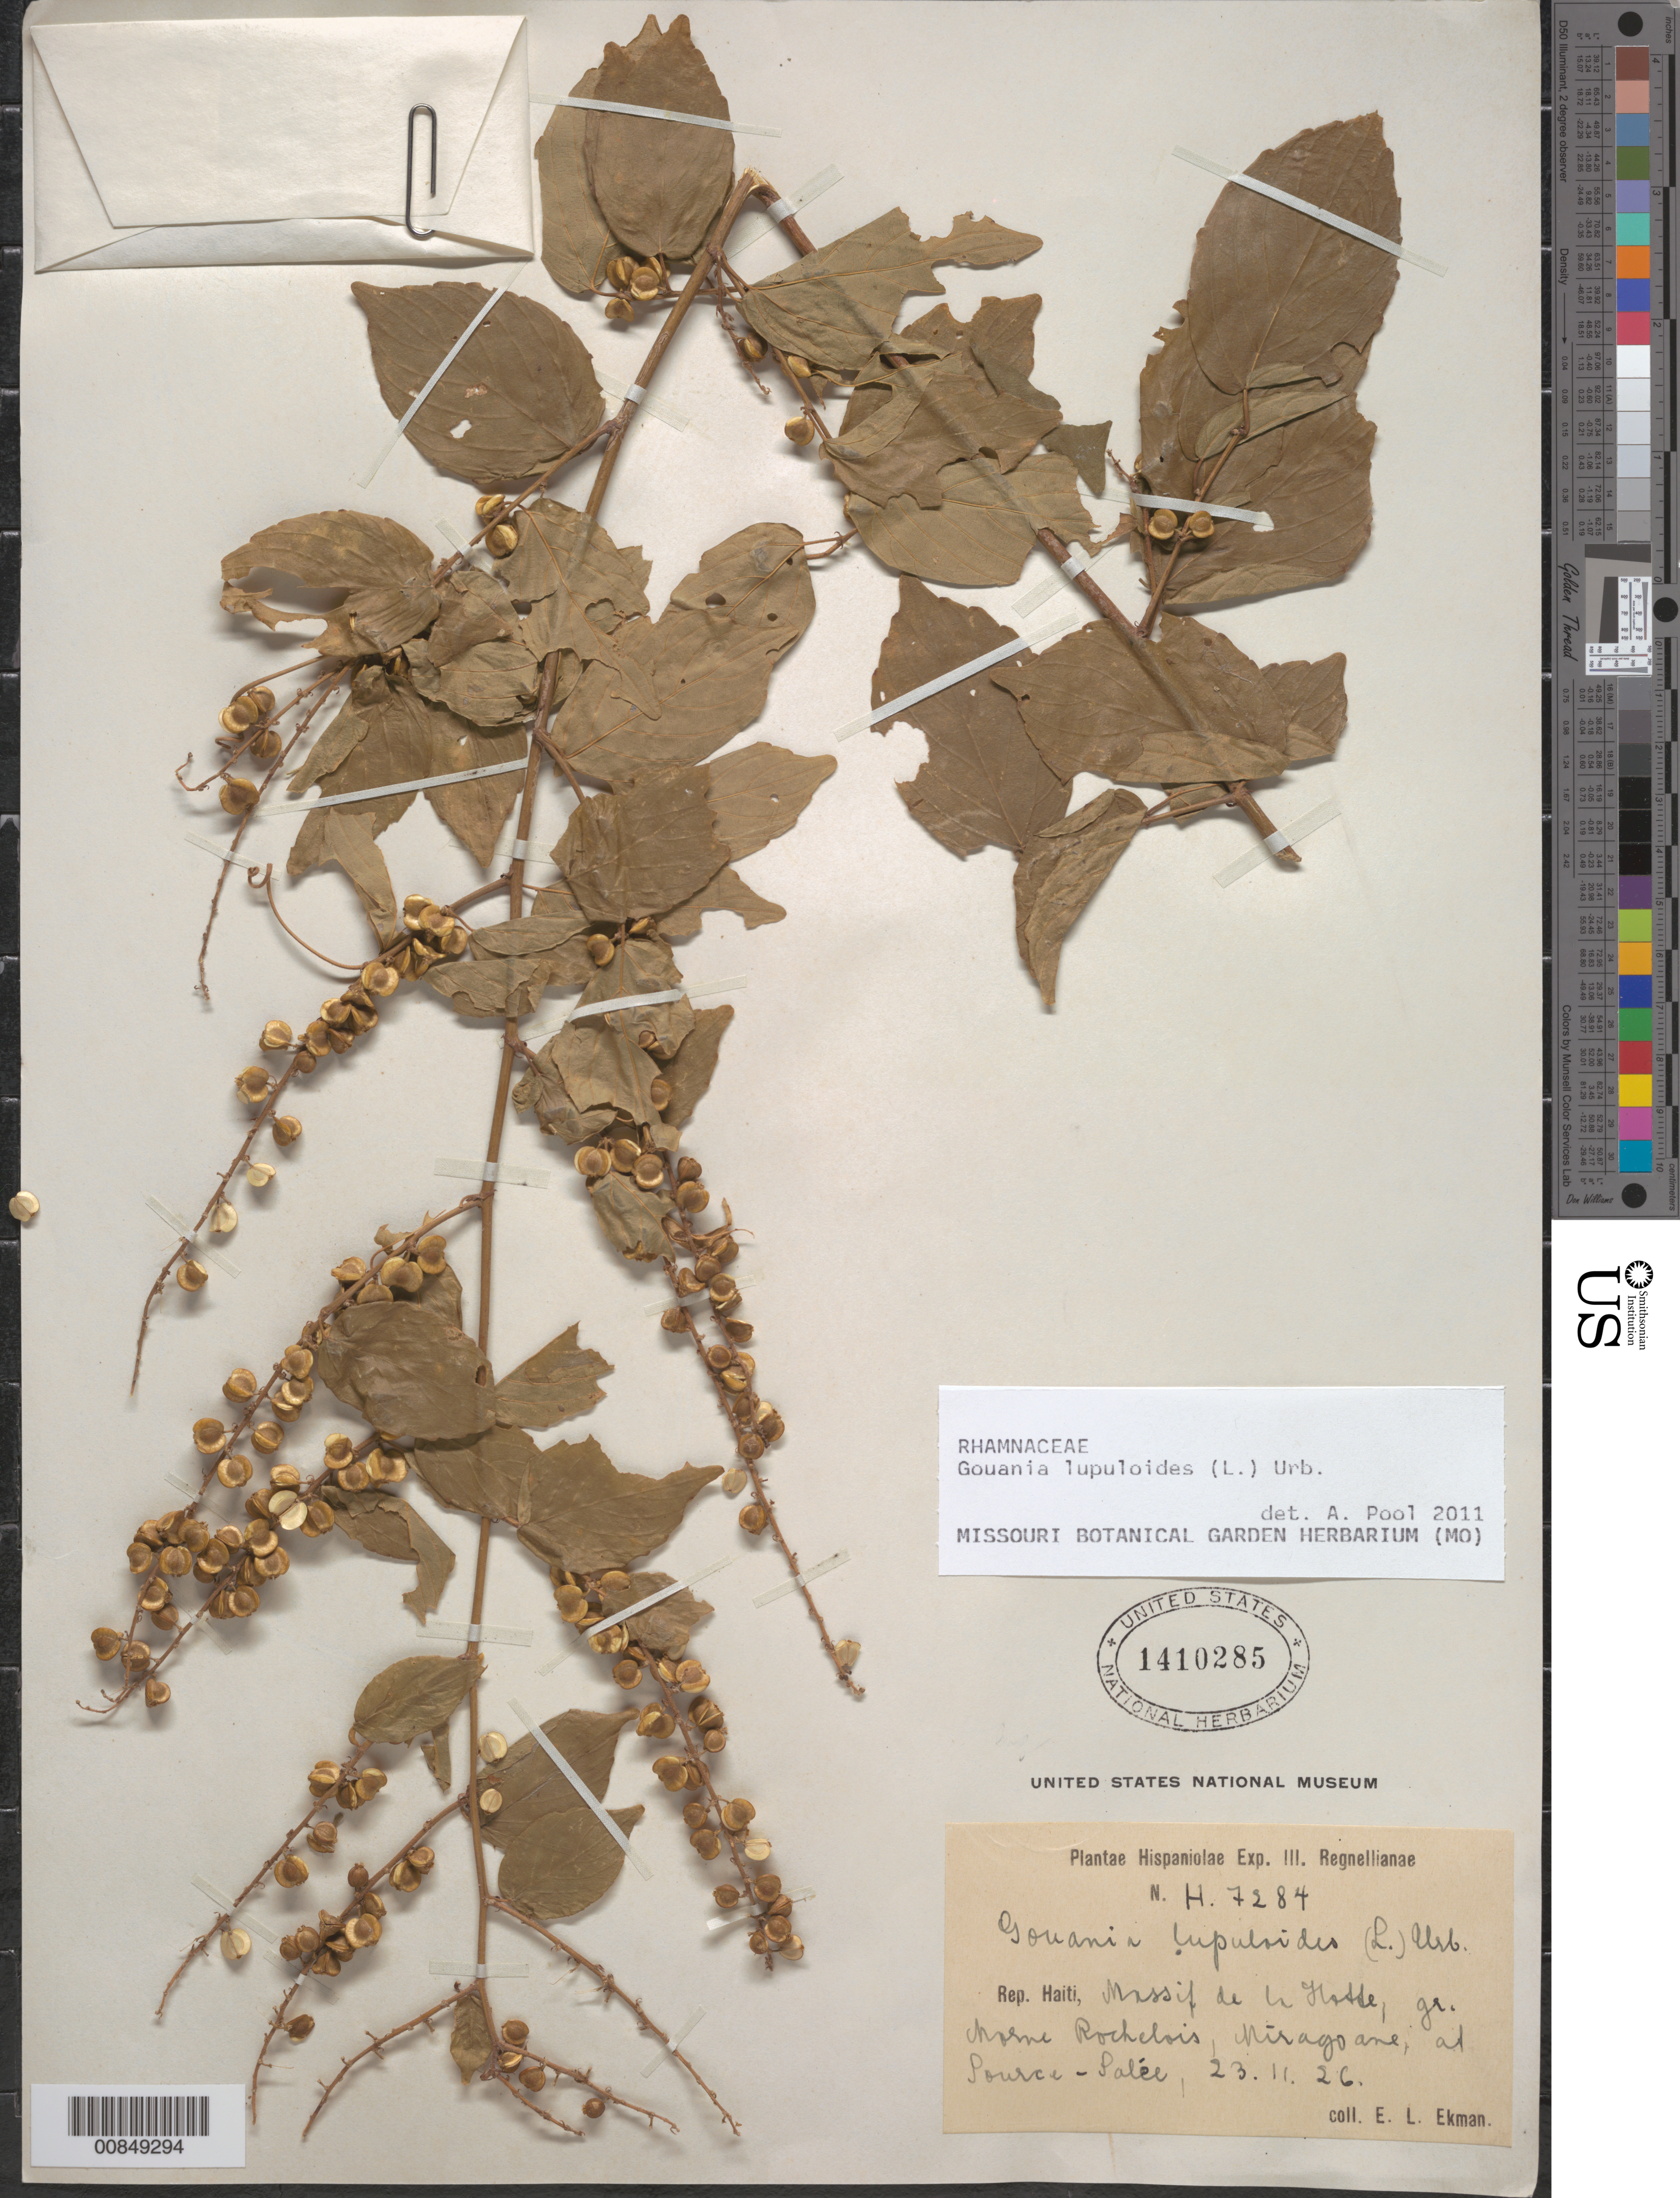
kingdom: Plantae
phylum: Tracheophyta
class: Magnoliopsida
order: Rosales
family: Rhamnaceae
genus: Gouania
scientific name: Gouania lupuloides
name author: (L.) Urb.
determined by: Pool, A., (MO), Missouri Botanical Garden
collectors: E. L. Ekman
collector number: H 7284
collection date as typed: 23 Nov 1926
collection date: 1926-11-23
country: Haiti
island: Hispaniola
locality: Massif de la Hotte, Gr. Morne Rochelois, Miragoane, at Source-Salée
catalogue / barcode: US 1410285